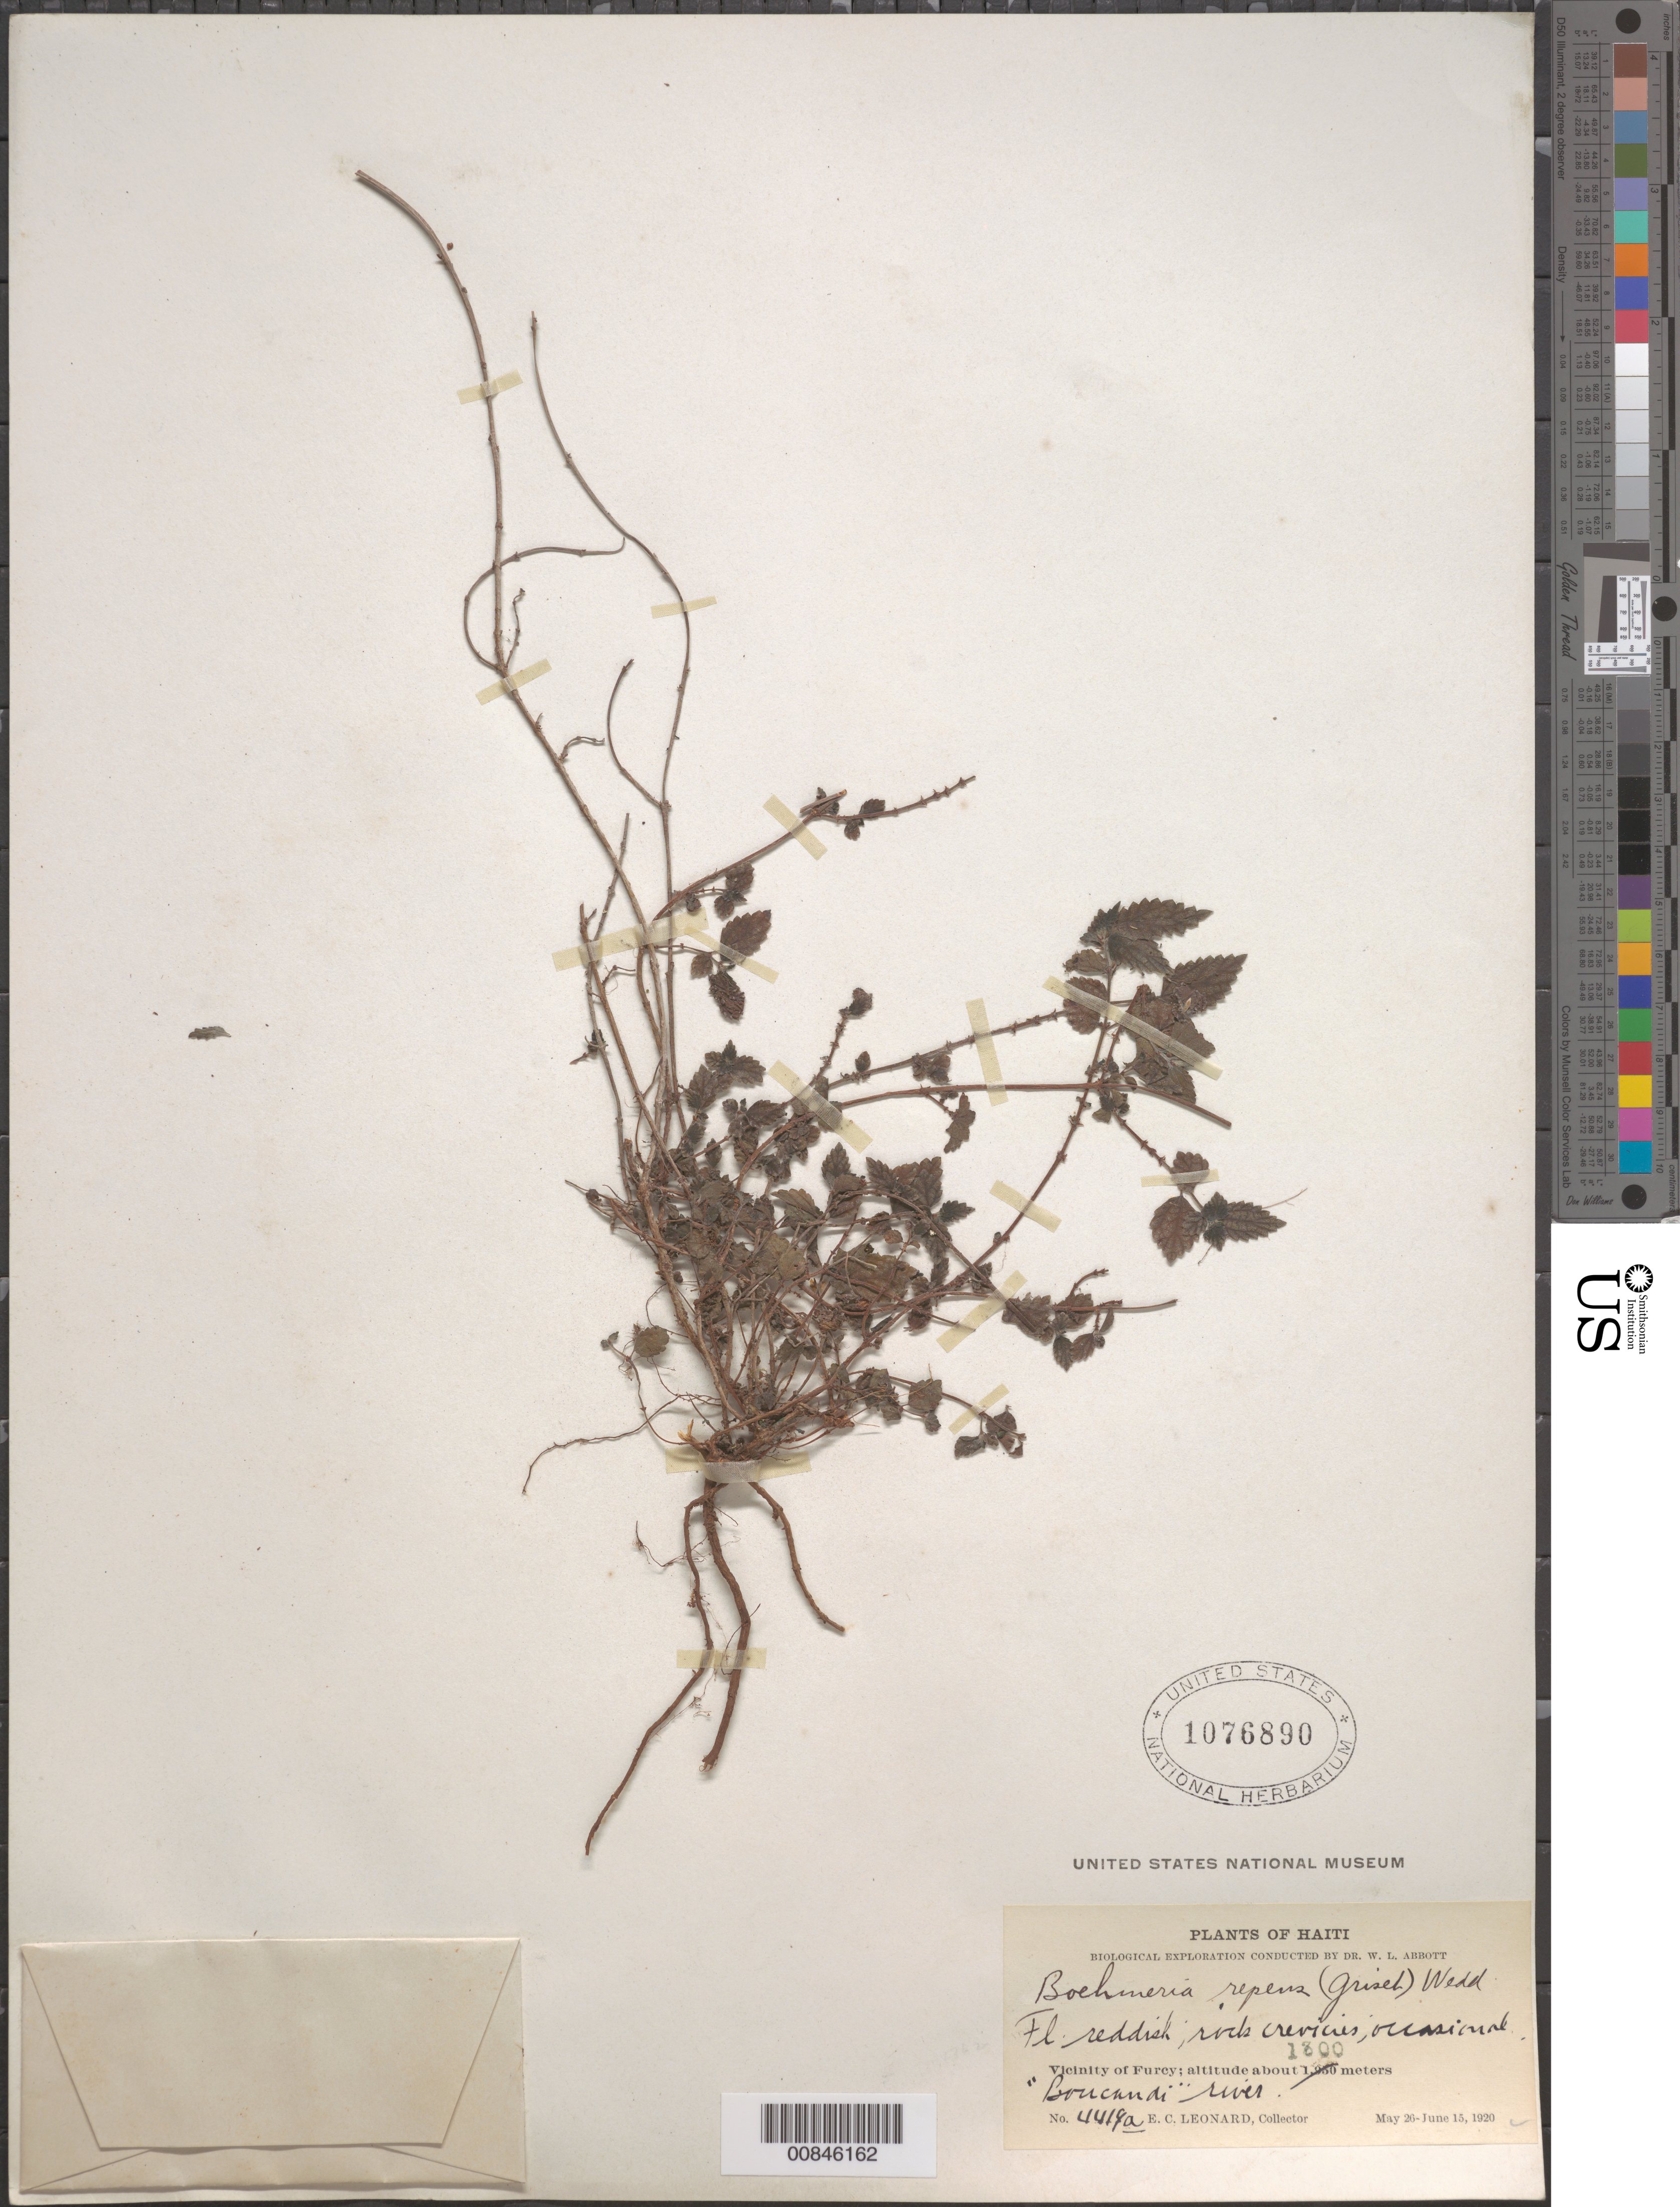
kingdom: Plantae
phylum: Tracheophyta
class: Magnoliopsida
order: Rosales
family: Urticaceae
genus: Boehmeria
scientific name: Boehmeria repens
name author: (Griseb.) Wedd.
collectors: E. C. Leonard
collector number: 4419a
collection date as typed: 26 May 1920 to 15 Jun 1920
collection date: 1920-05-26/1920-06-15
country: Haiti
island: Hispaniola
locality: Vicinity of Furcy. "Boucandi" river.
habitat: Rock crevices.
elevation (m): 1300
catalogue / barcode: US 1076890